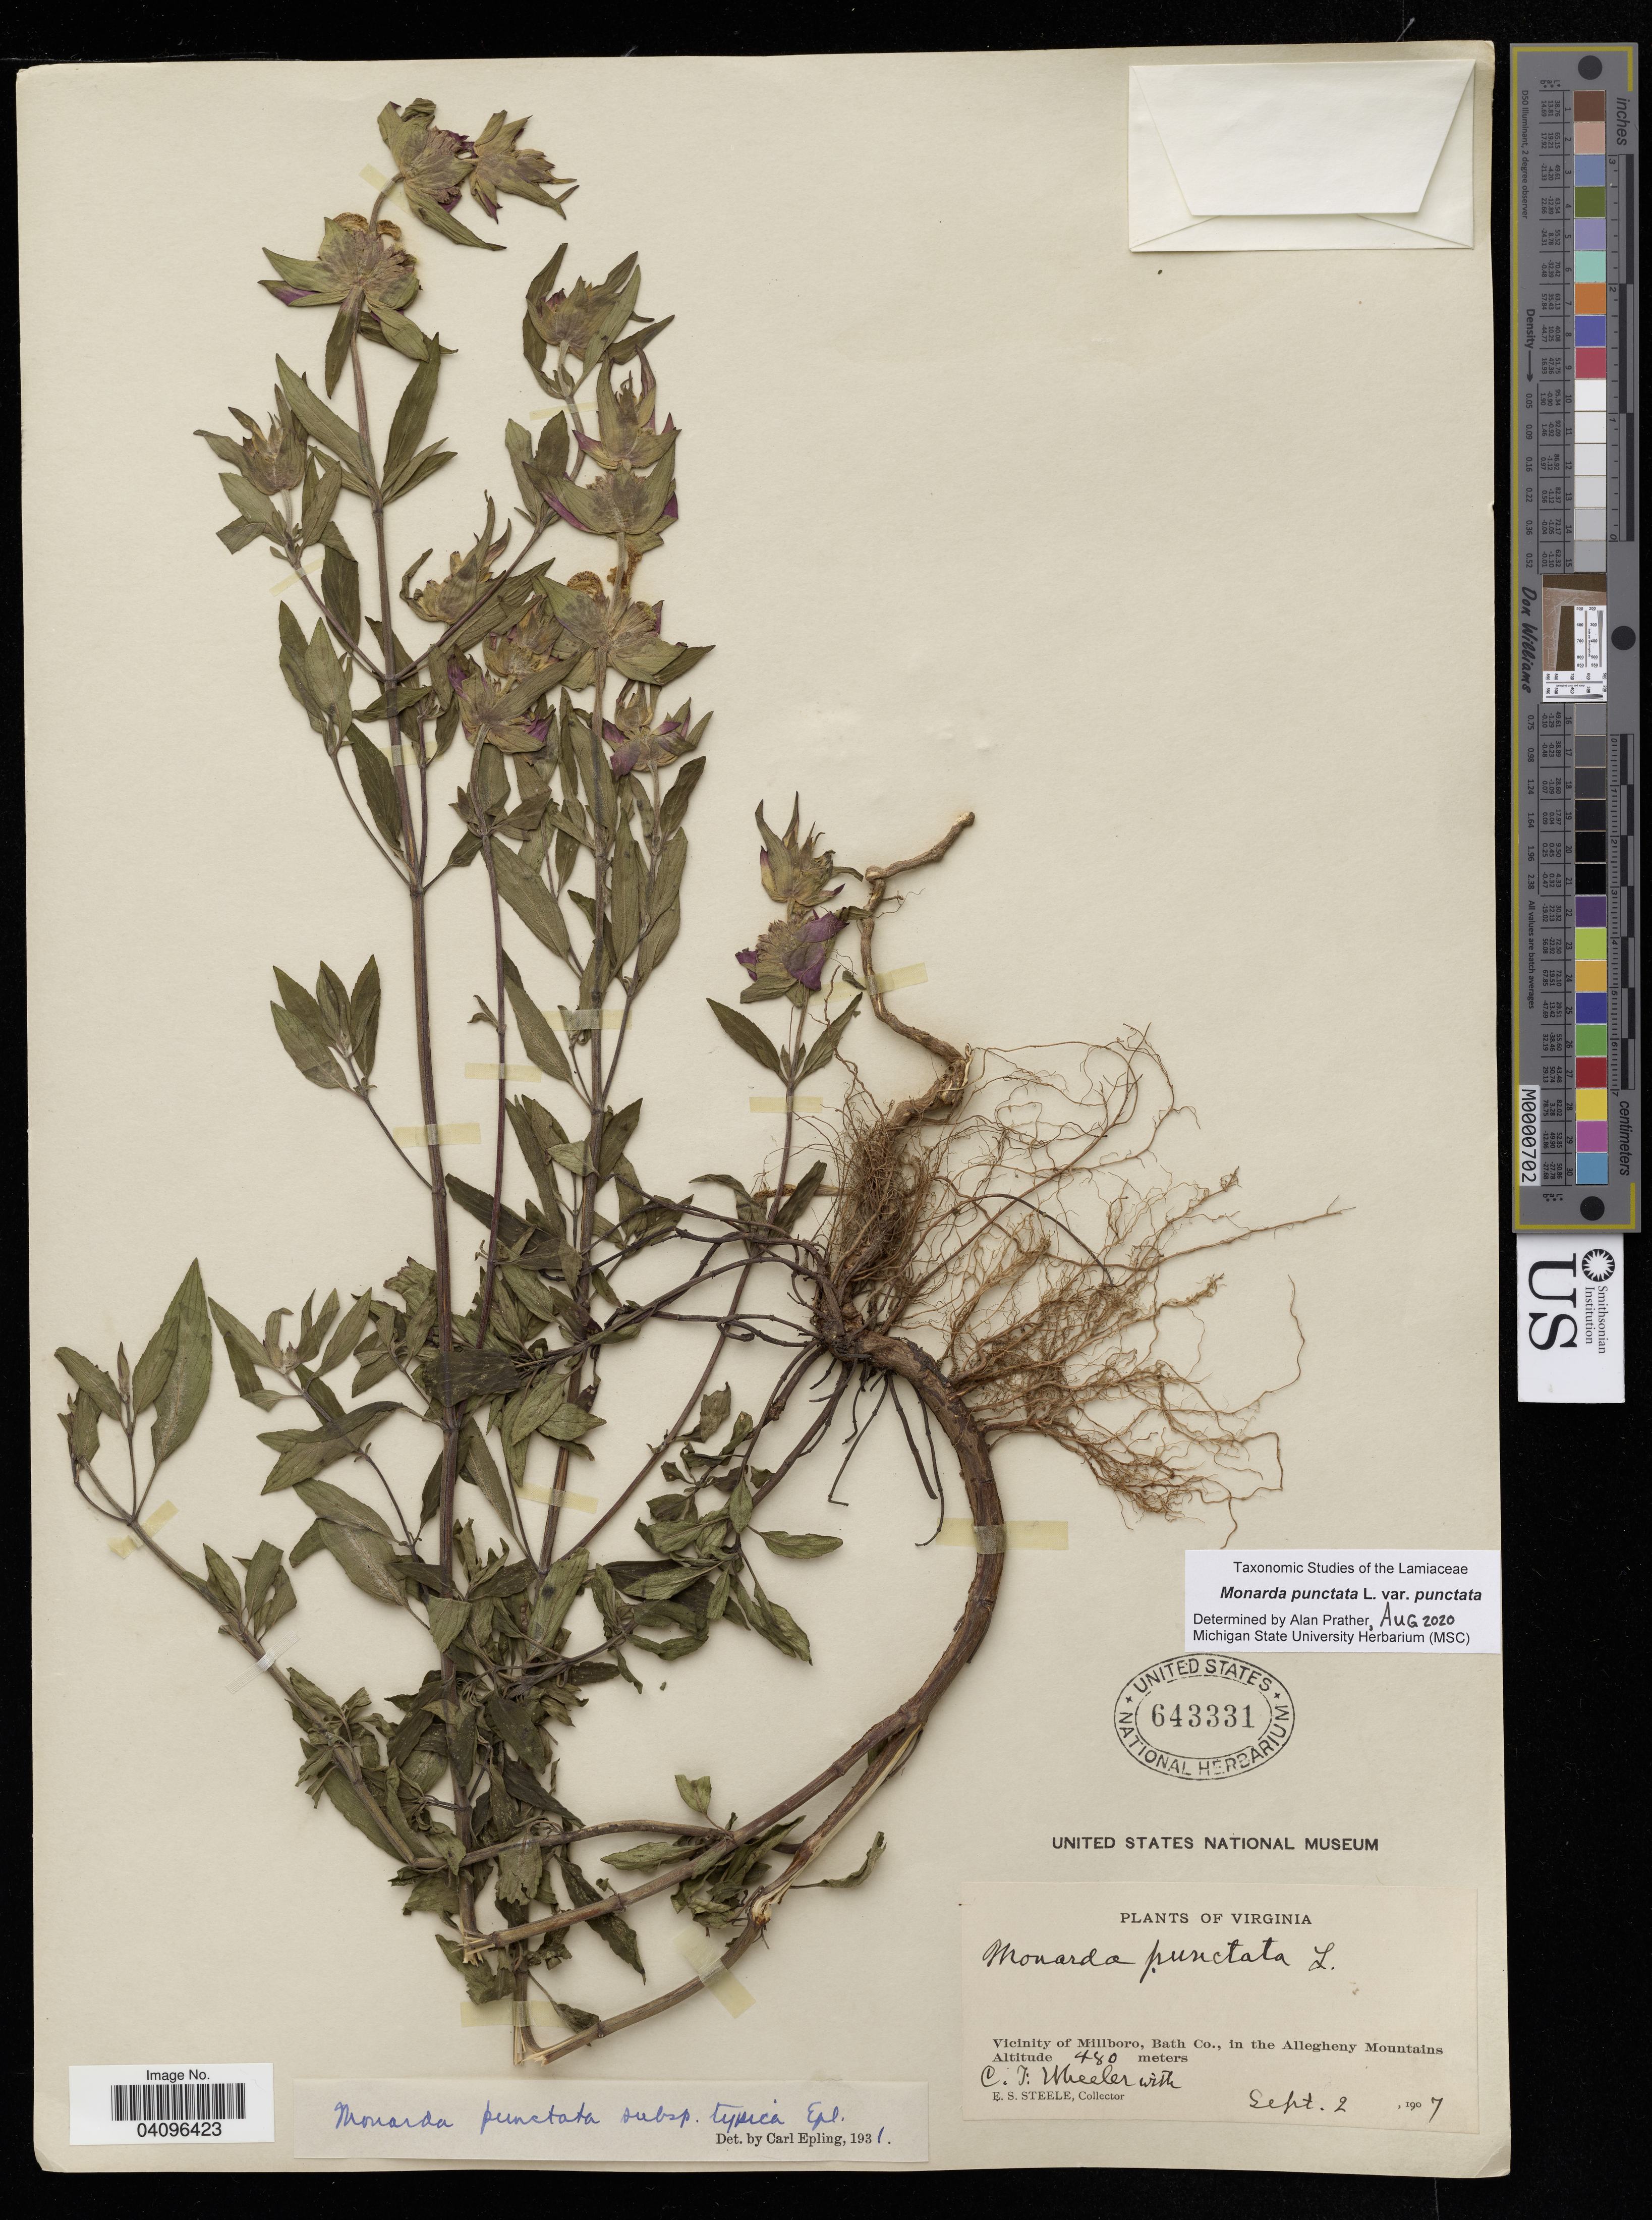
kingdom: Plantae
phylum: Tracheophyta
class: Magnoliopsida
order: Lamiales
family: Lamiaceae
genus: Monarda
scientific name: Monarda punctata var. punctata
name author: L.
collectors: C. Wheeler & E. Steele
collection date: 1907-09-02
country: United States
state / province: Virginia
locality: Vicinity of Millboro, Bath Co., in the Allegheny Mountains.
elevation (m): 480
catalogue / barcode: US 643331